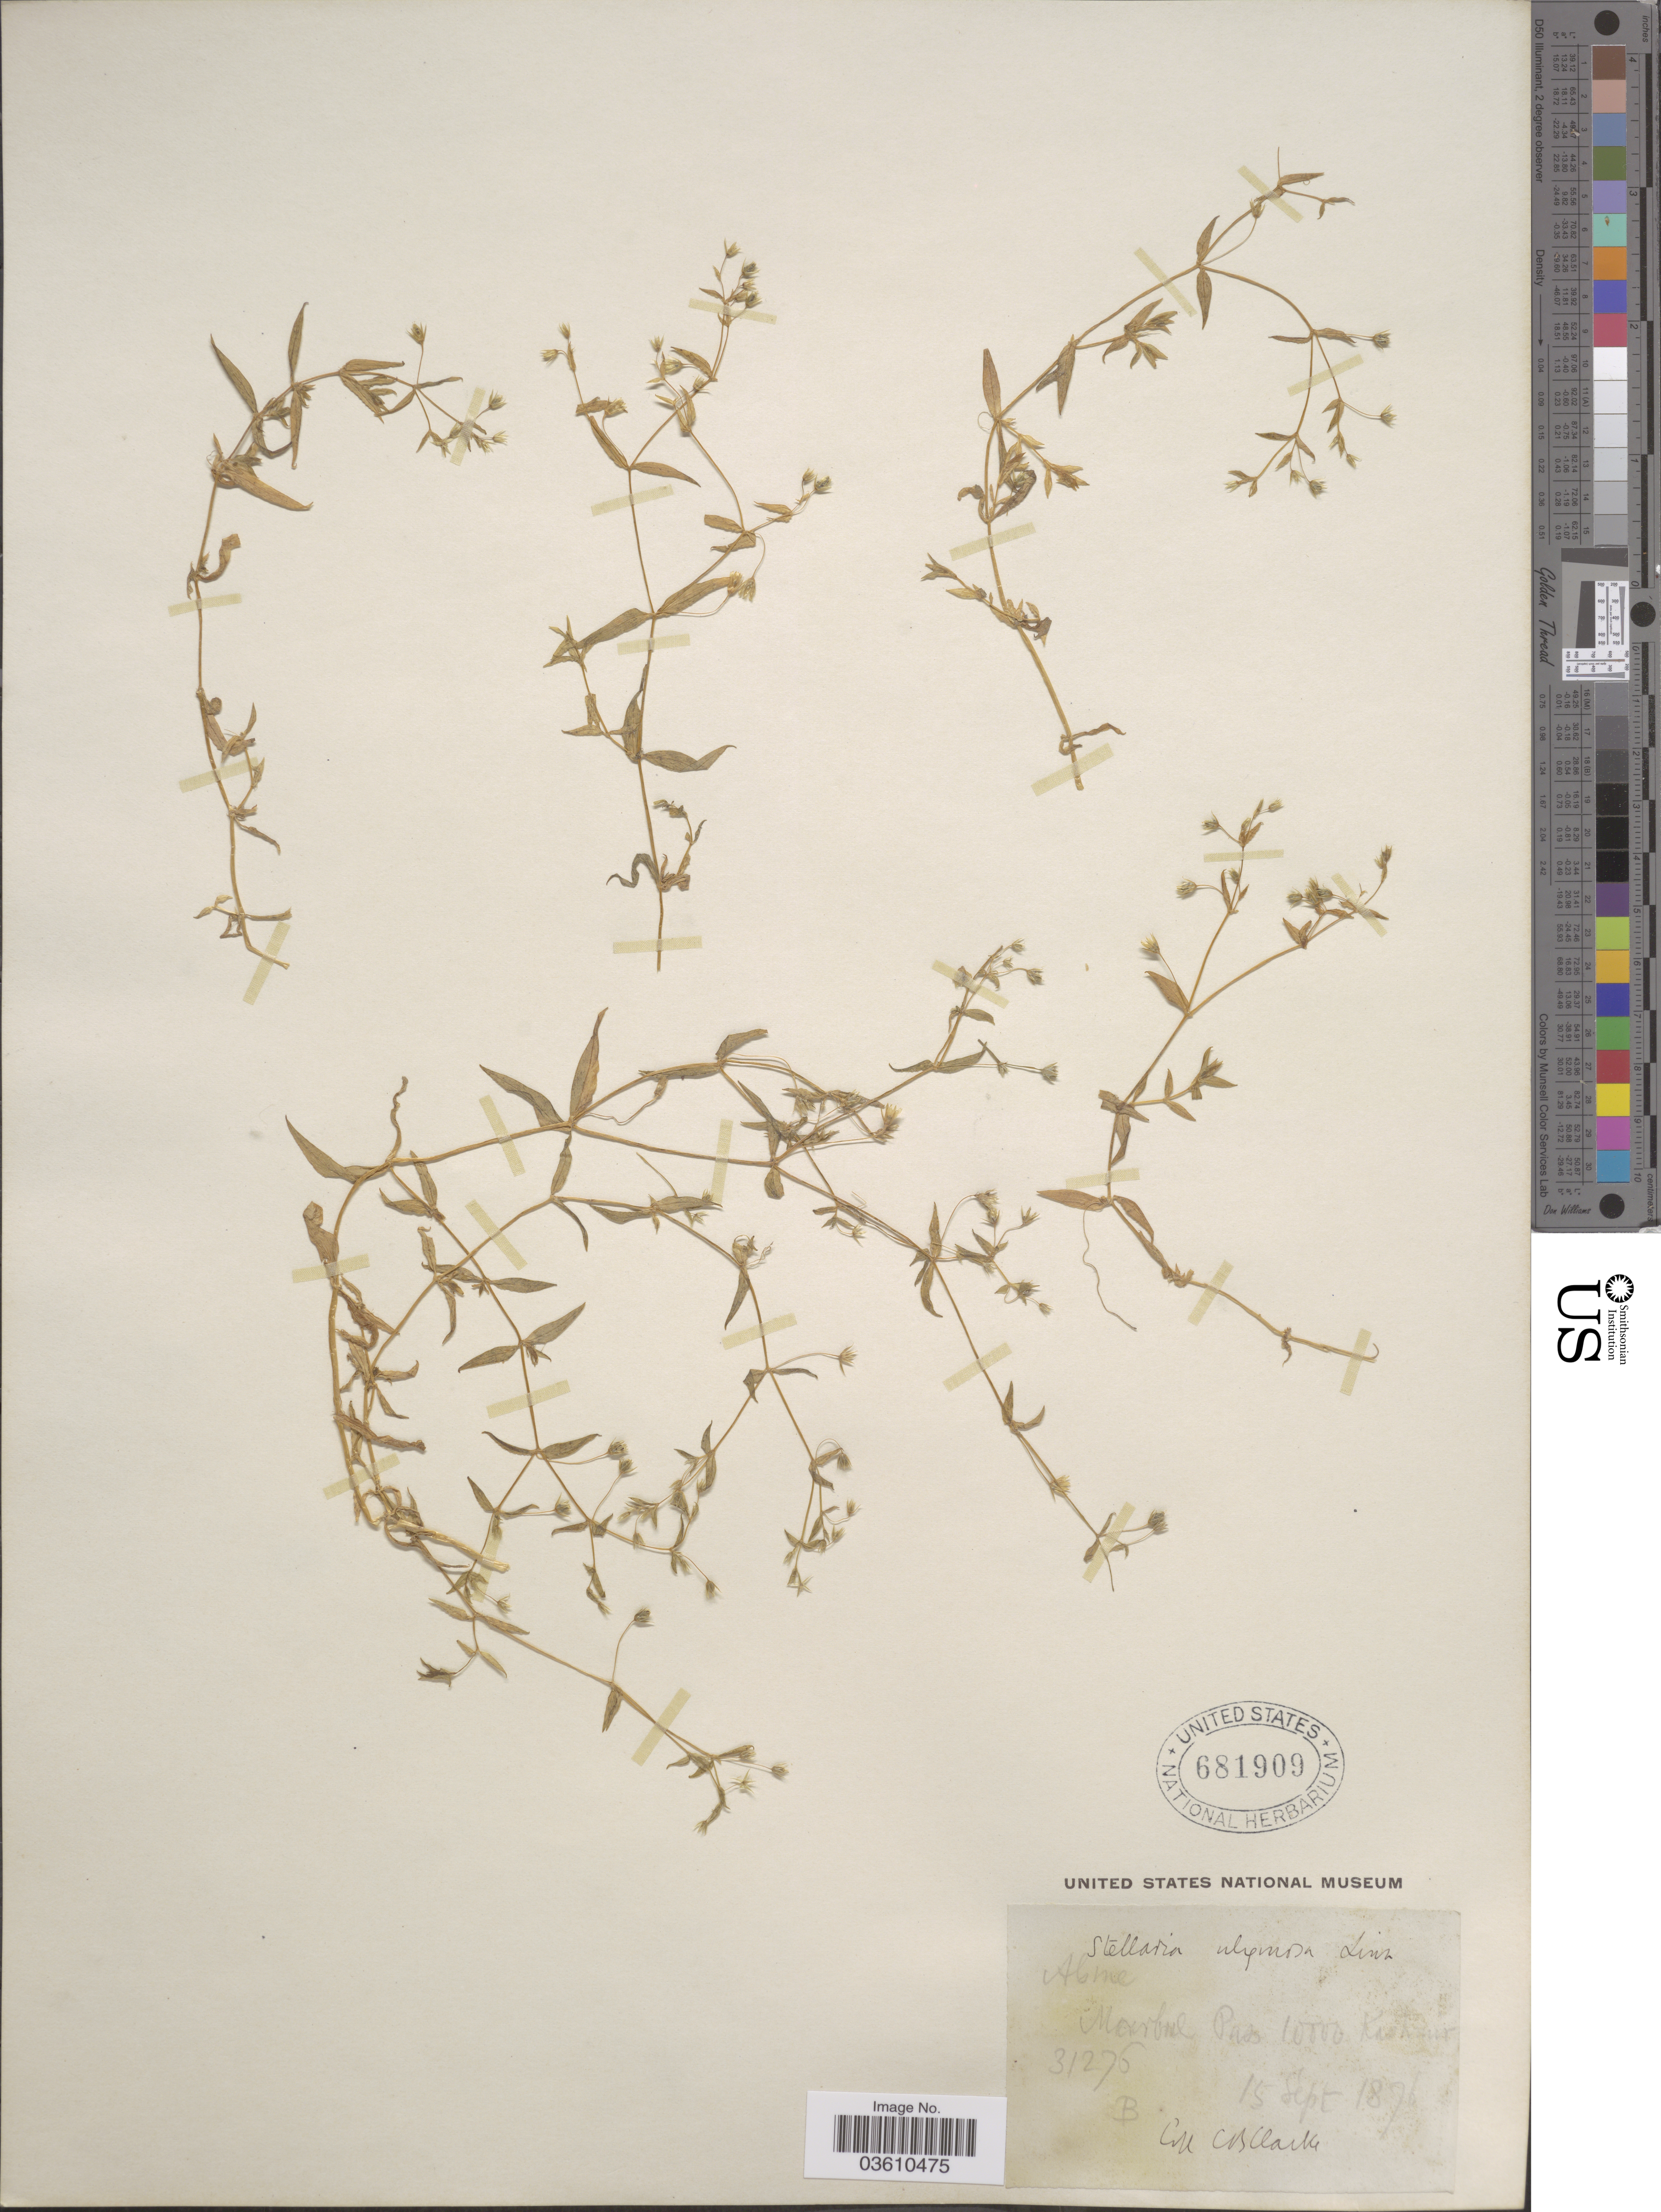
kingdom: Plantae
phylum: Tracheophyta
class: Magnoliopsida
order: Caryophyllales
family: Caryophyllaceae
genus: Stellaria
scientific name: Stellaria alsinoides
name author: Boiss. & Buhse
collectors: C. B. Clarke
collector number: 31276B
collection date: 1876-09-15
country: India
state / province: Jammu and Kashmir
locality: Marrbul Pass. Kasmir.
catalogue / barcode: US 681909